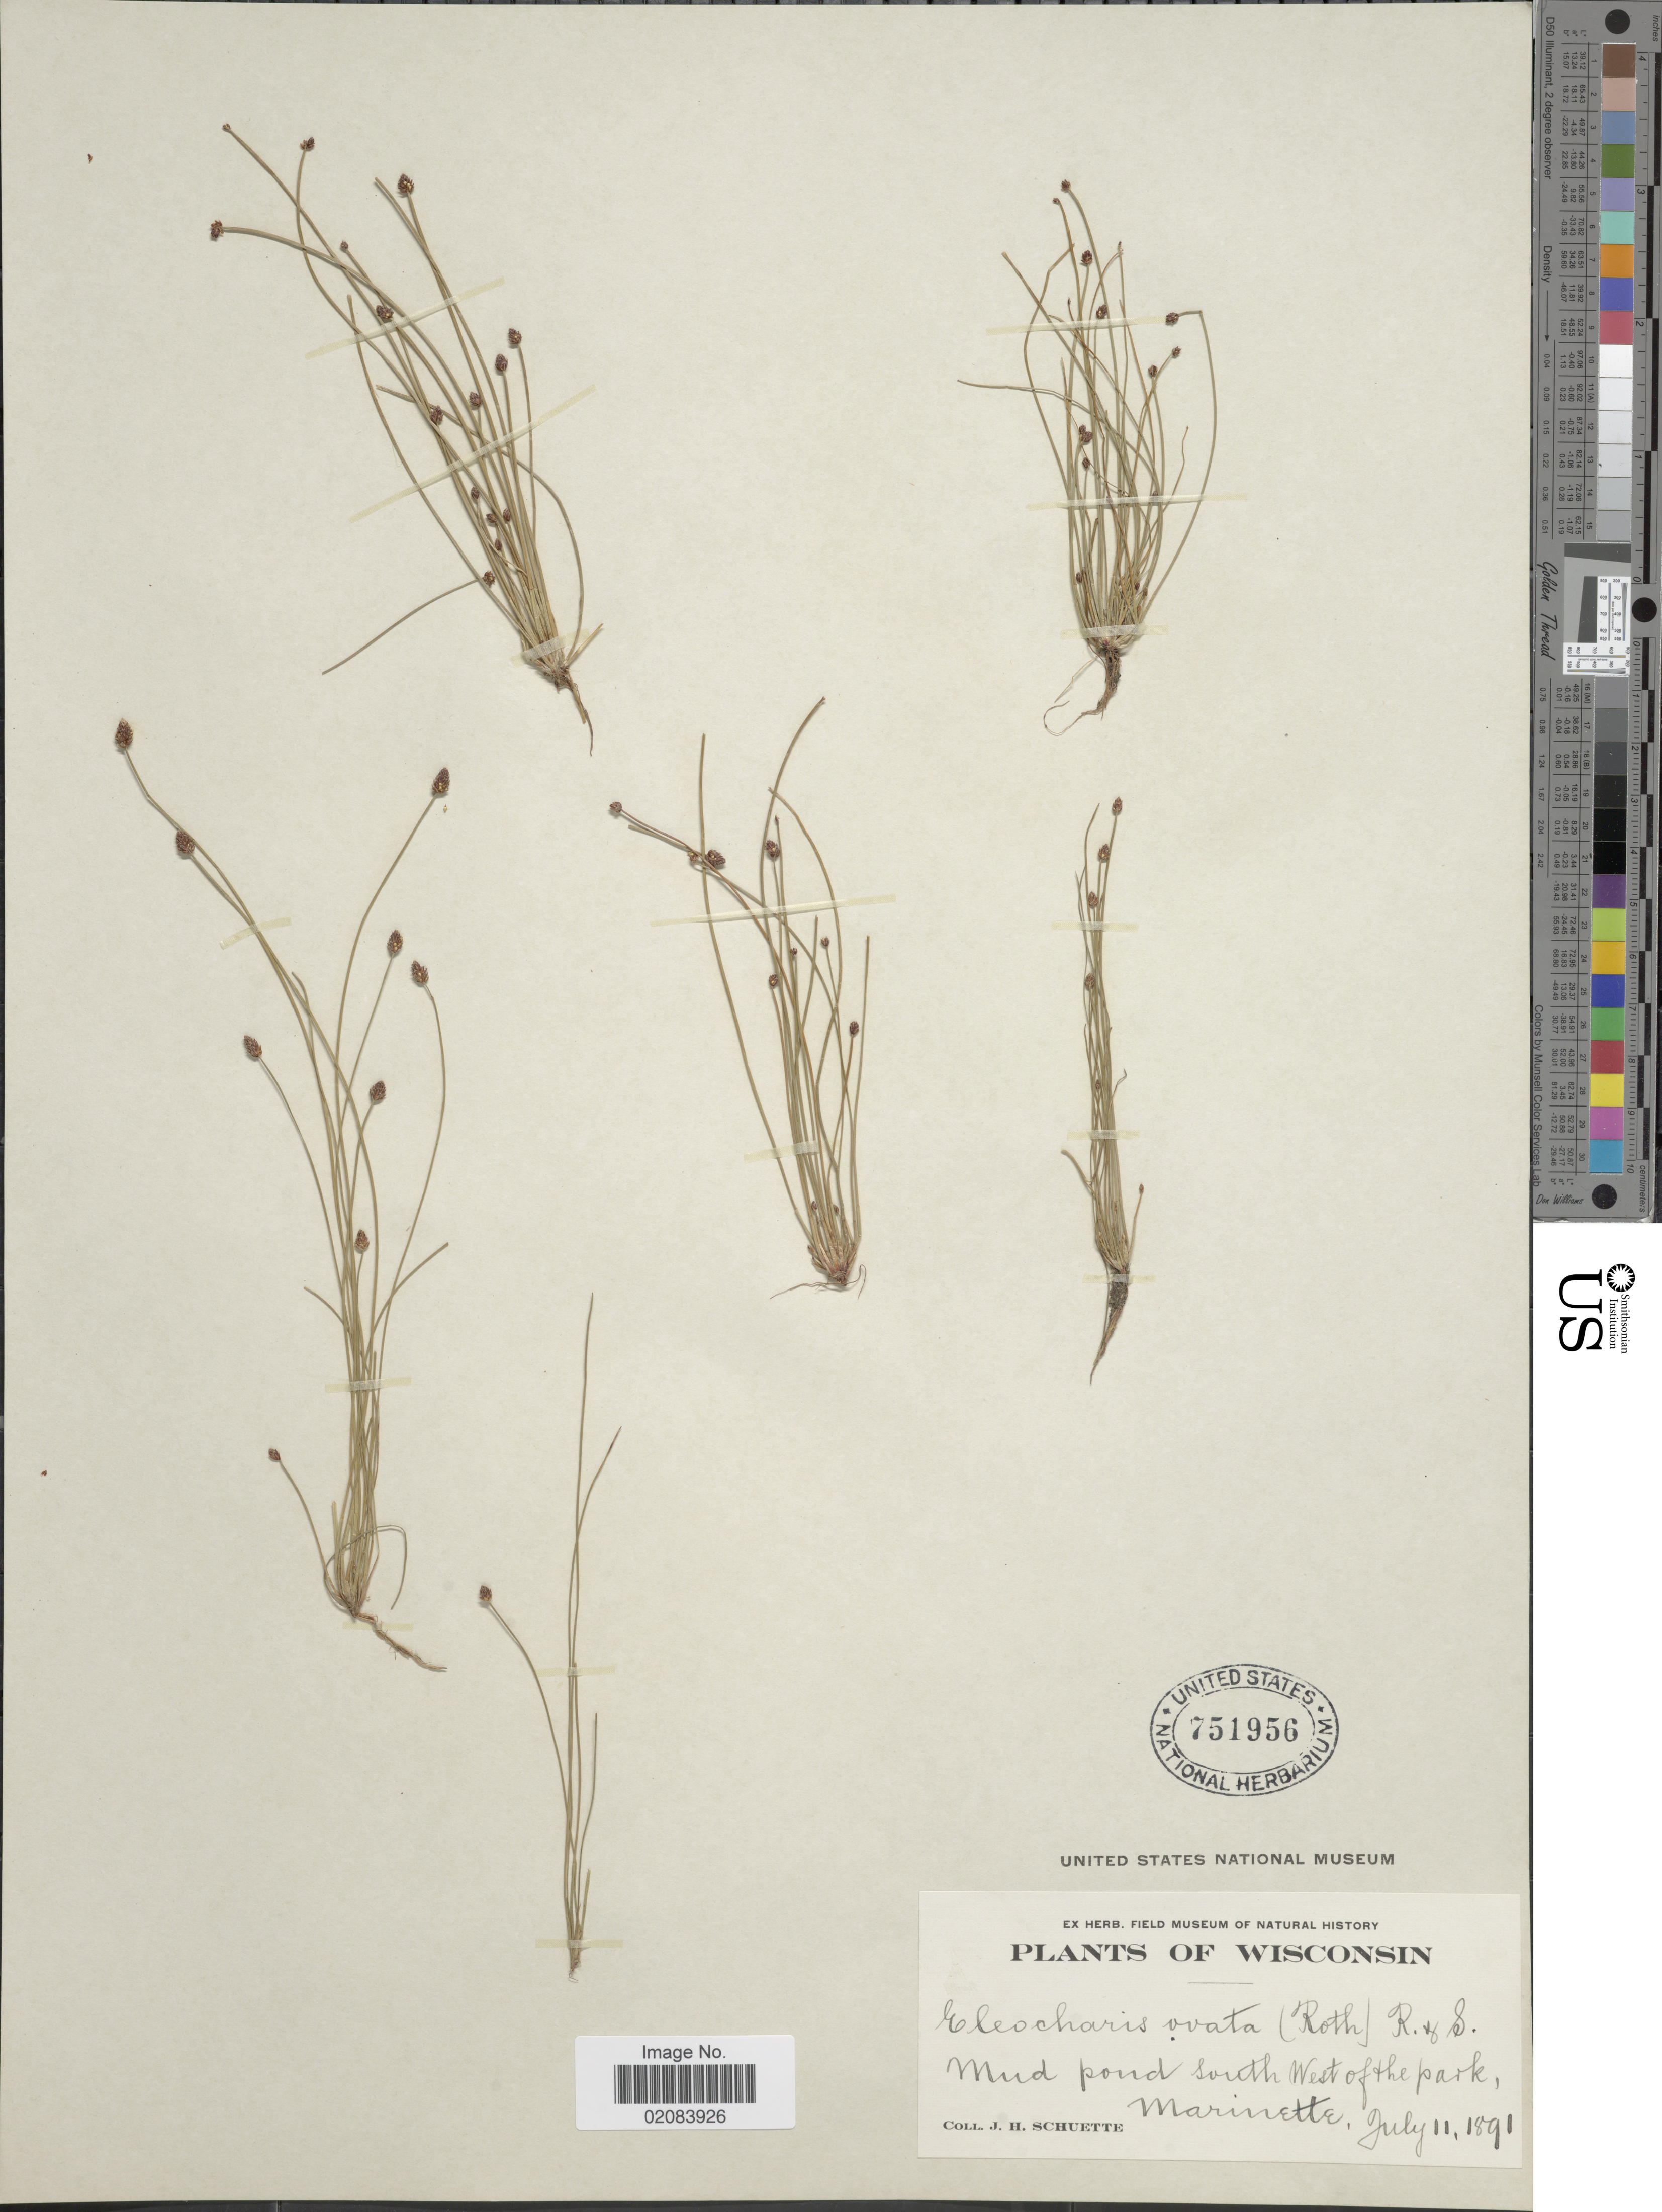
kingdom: Plantae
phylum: Tracheophyta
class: Liliopsida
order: Poales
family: Cyperaceae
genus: Eleocharis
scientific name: Eleocharis ovata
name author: (Roth) Roem. & Schult.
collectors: J. H. Schuette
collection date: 1891-07-11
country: United States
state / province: Wisconsin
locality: Mud Pond south west of the park, Marinette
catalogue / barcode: US 751956